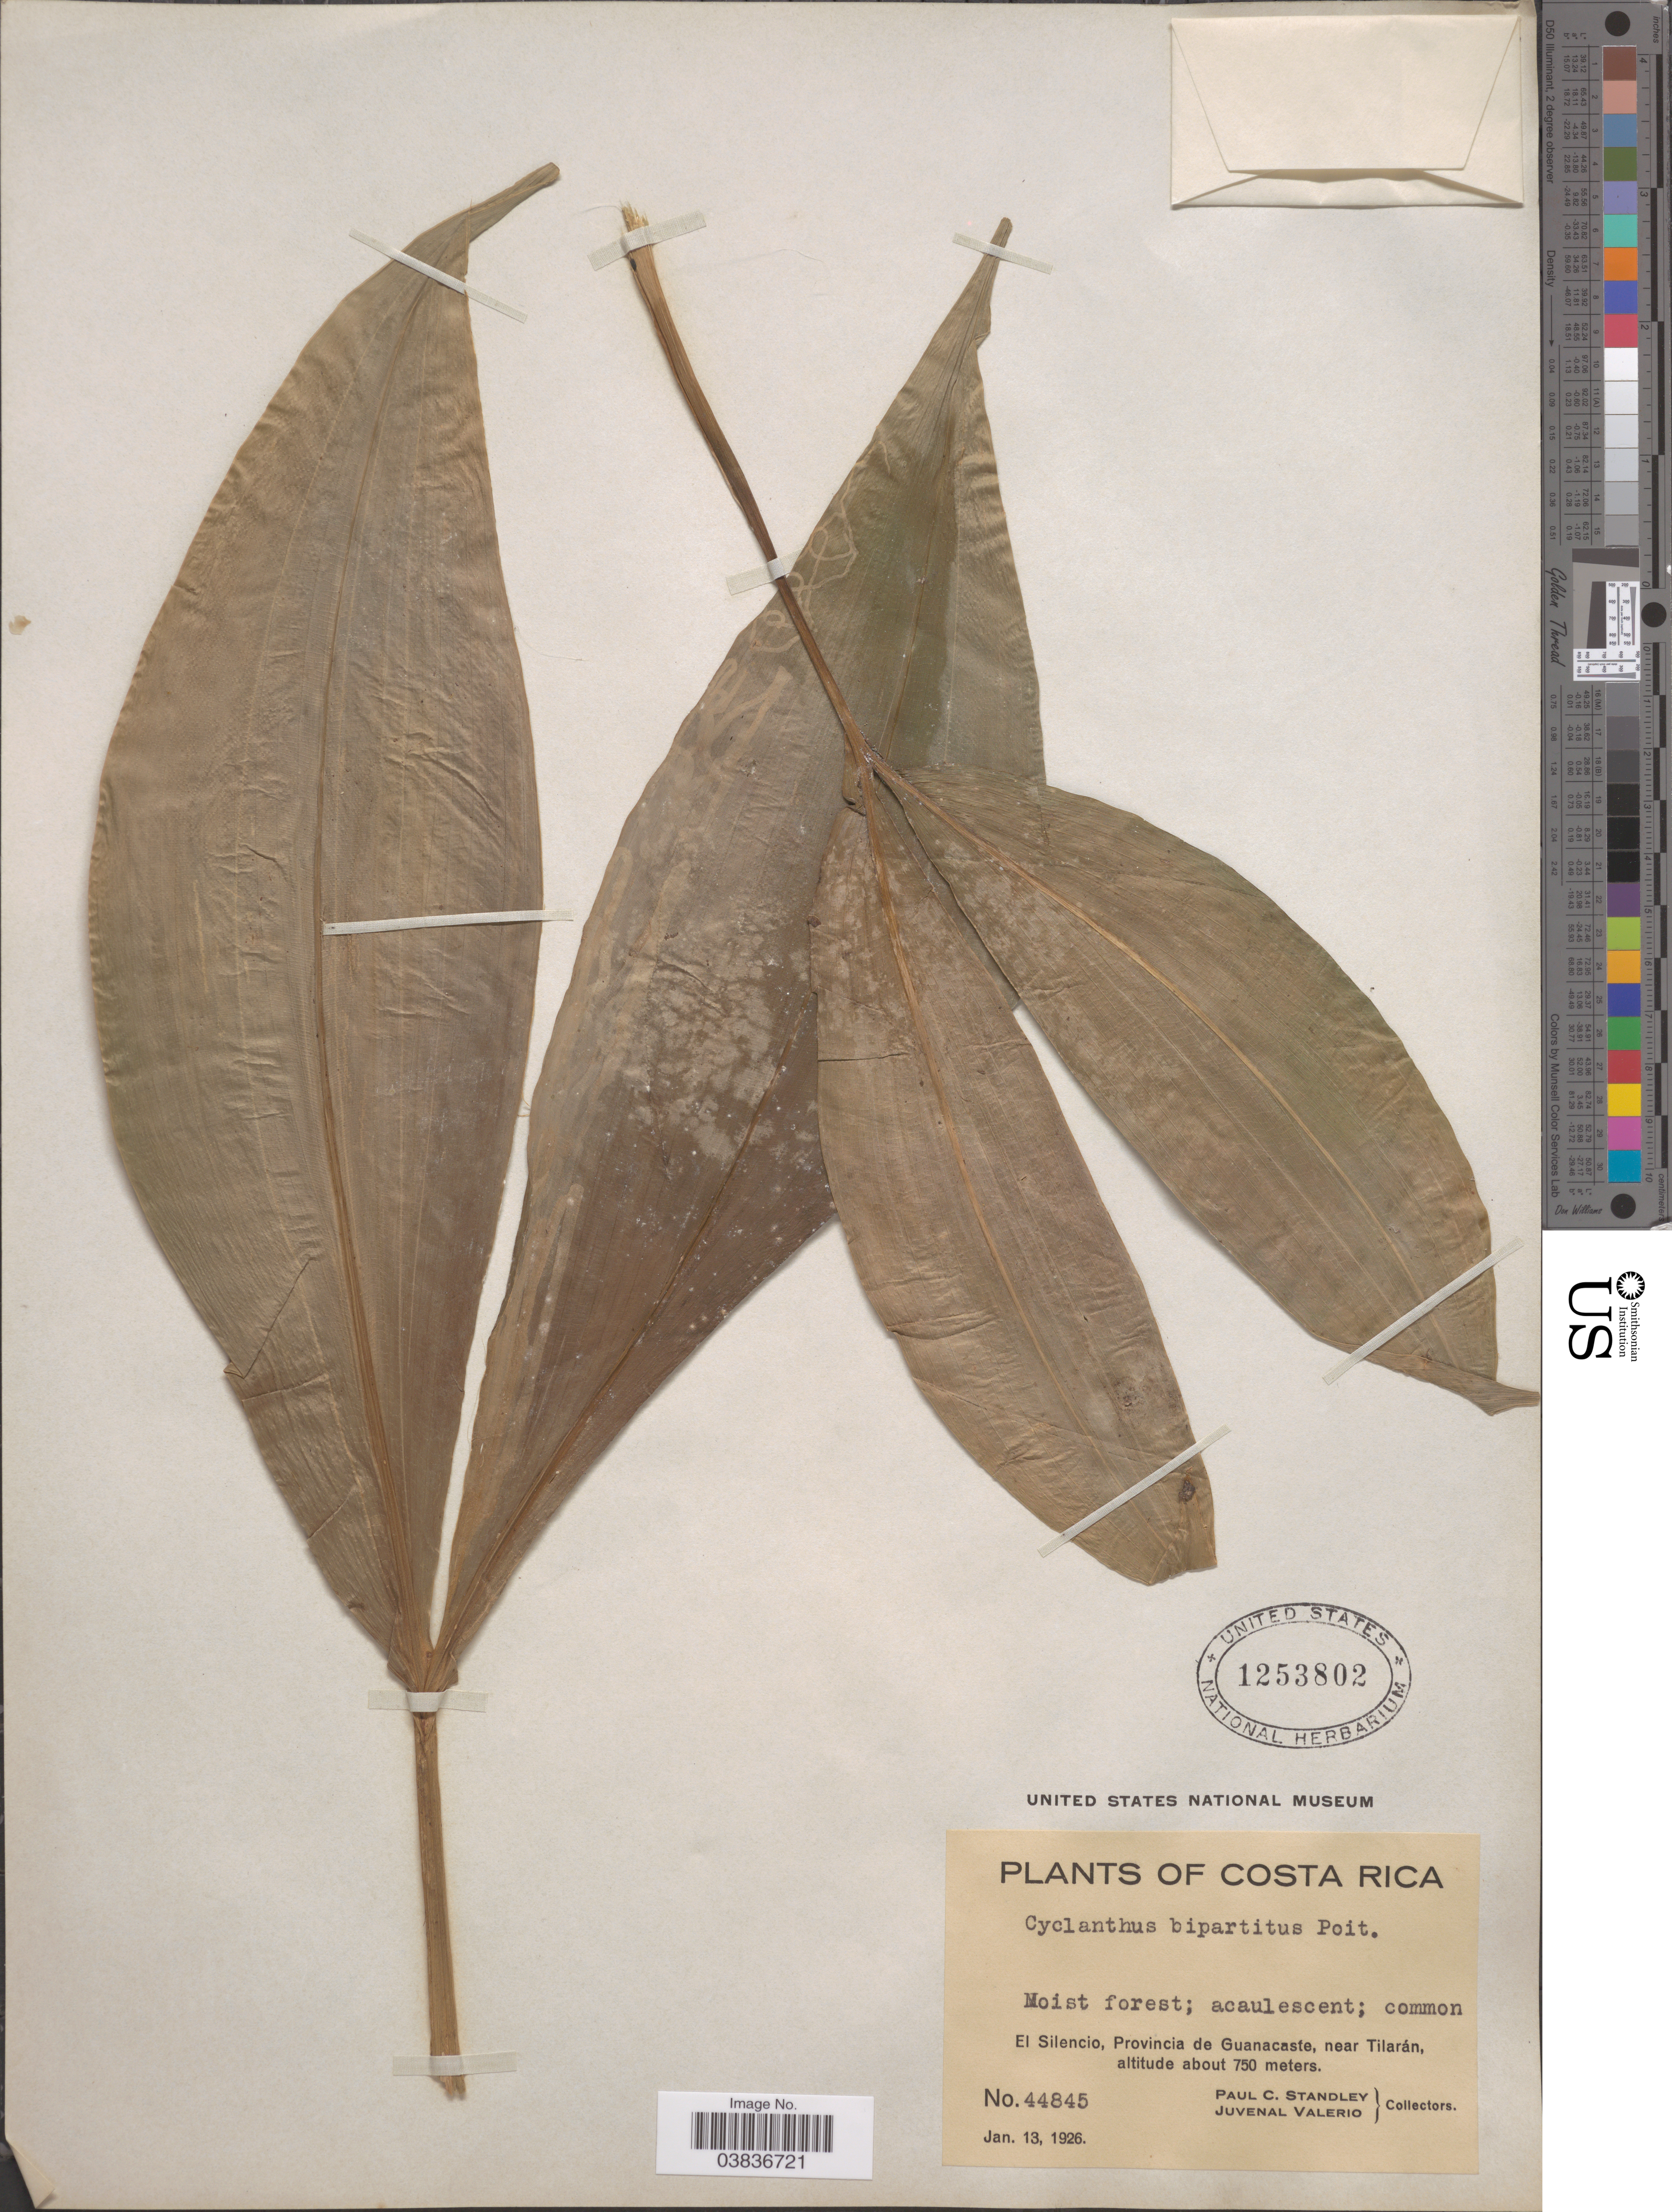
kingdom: Plantae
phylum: Tracheophyta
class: Liliopsida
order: Pandanales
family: Cyclanthaceae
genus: Cyclanthus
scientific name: Cyclanthus bipartitus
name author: Poit. ex A. Rich.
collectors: P. C. Standley & J. Valerio R.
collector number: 44845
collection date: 1926-01-13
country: Costa Rica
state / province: Guanacaste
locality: El Silencio, near Tilarán.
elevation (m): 750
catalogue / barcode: US 1253802